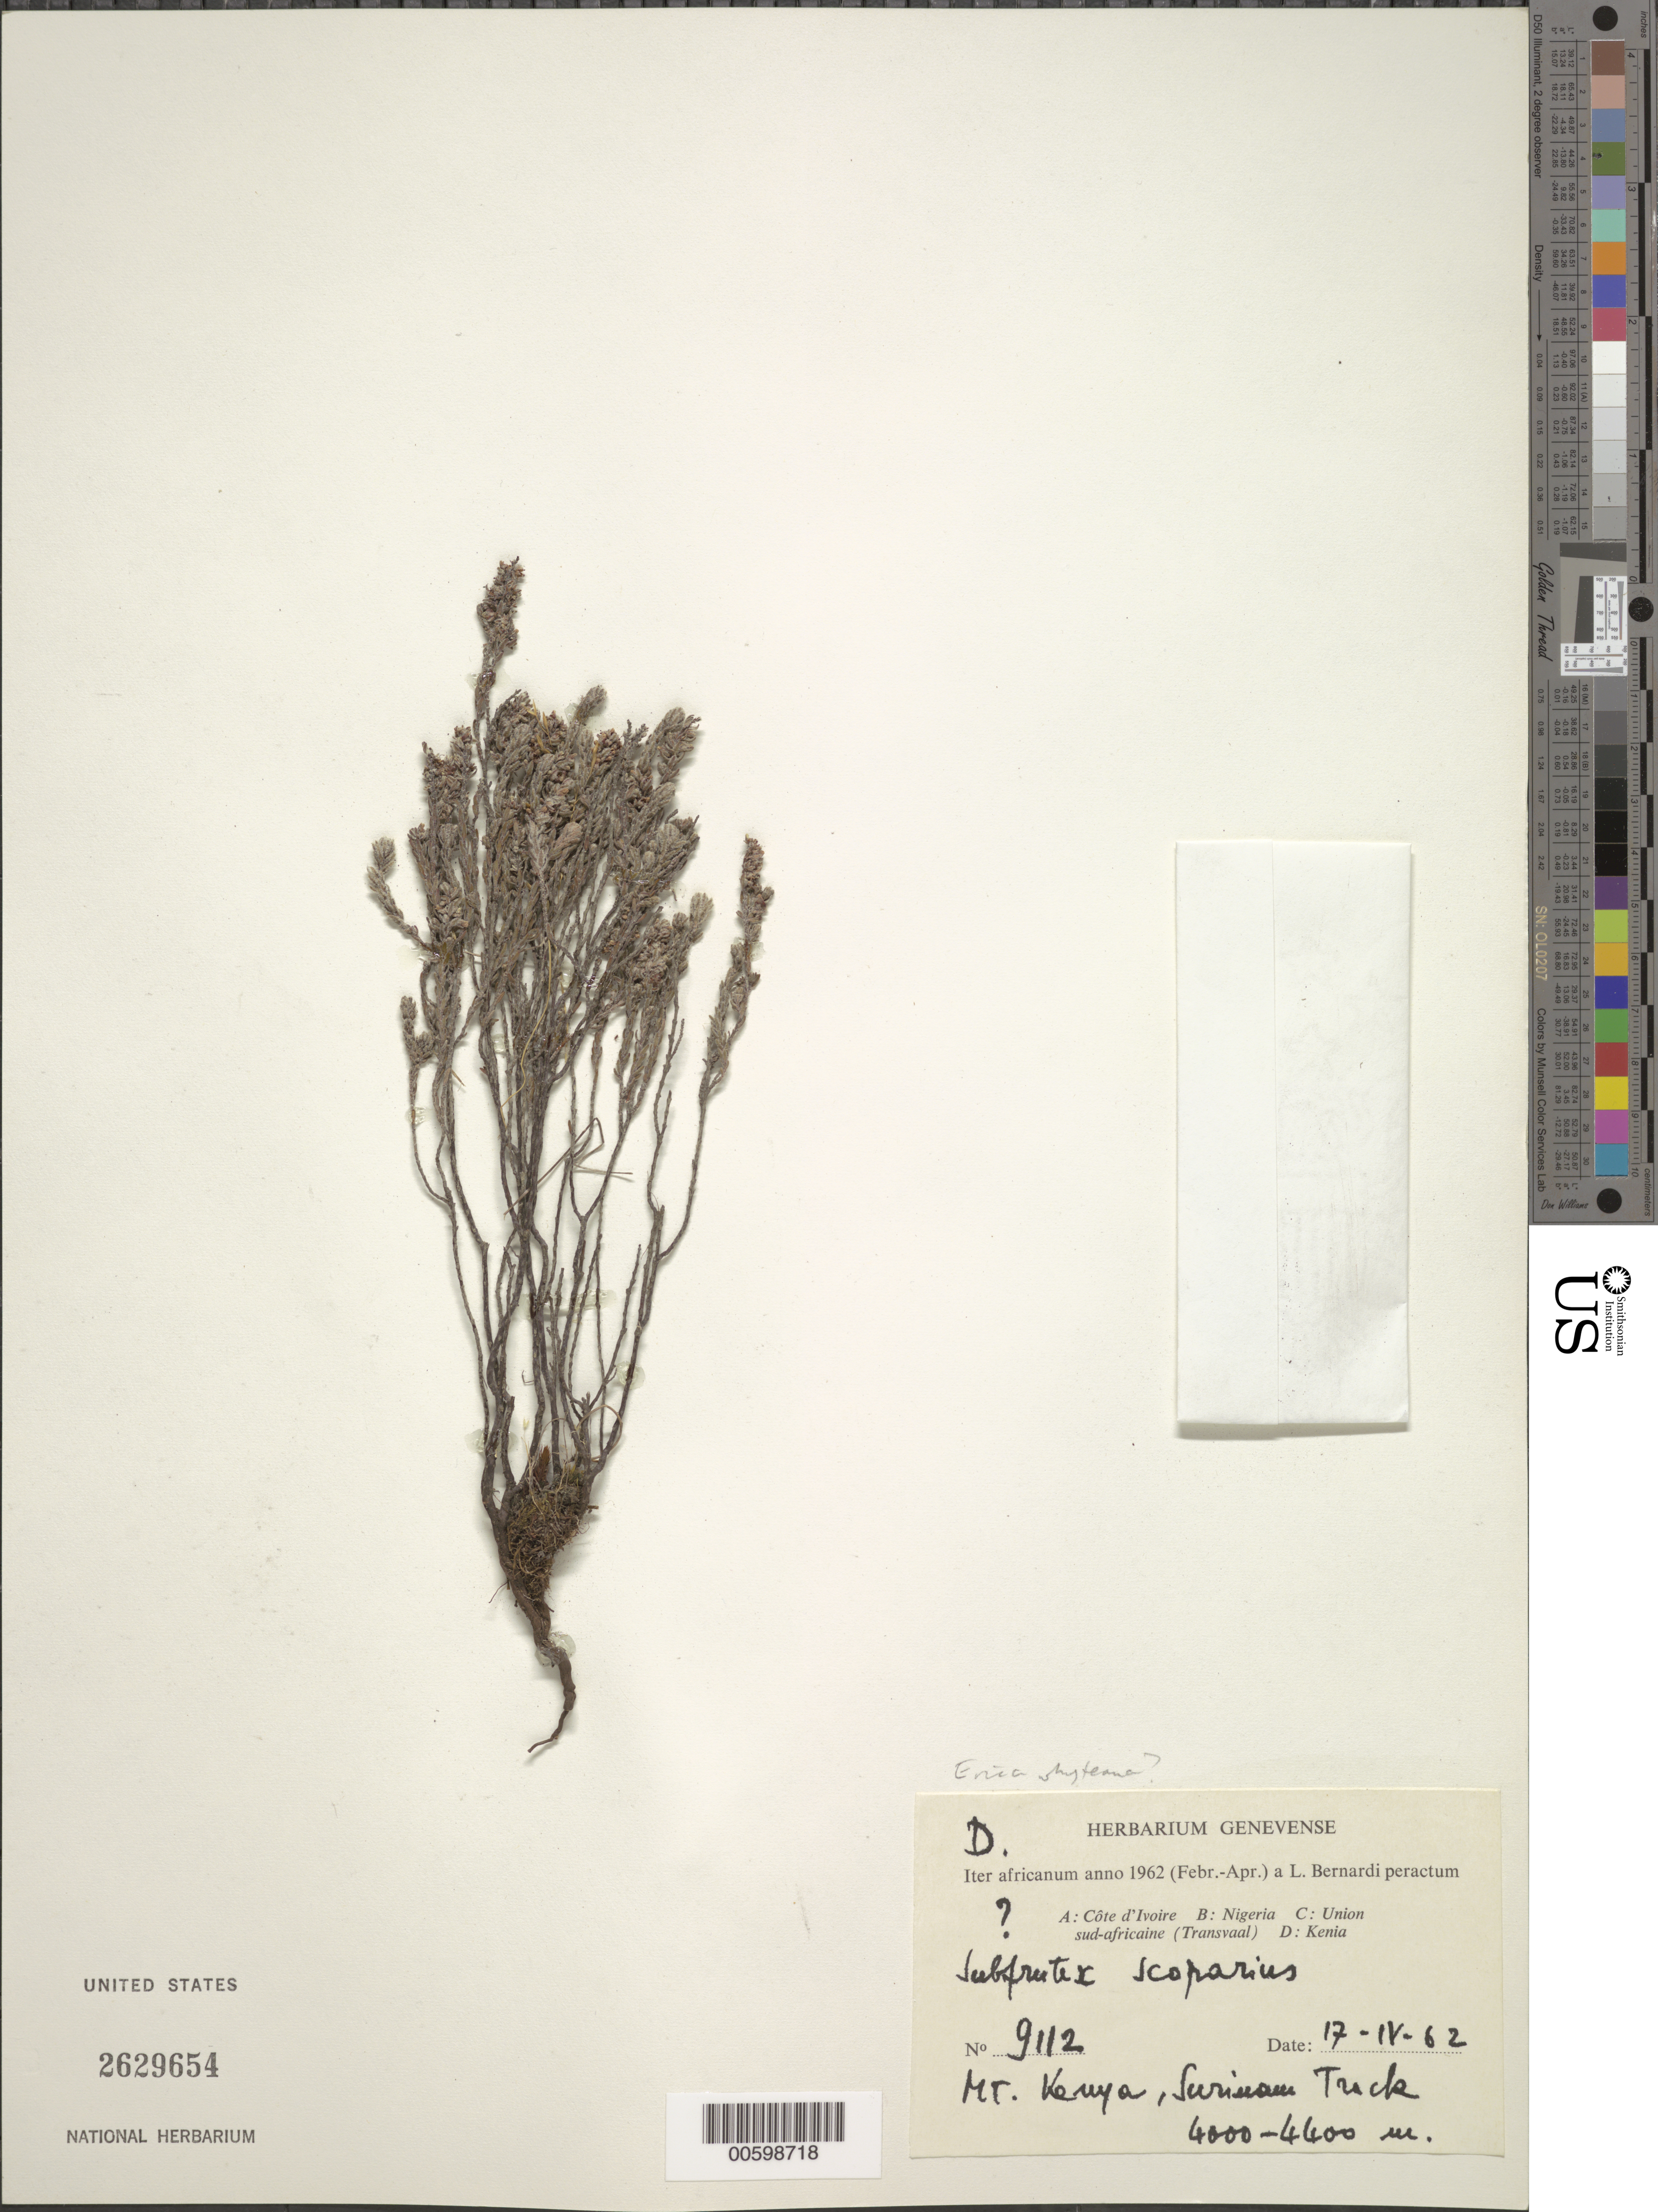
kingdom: Plantae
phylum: Tracheophyta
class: Magnoliopsida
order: Ericales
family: Ericaceae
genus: Erica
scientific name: Erica filago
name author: (Alm & T.C.E. Fr.) Beentje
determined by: Strong, Mark T., (BOT), Smithsonian Institution - National Museum of Natural History (UNITED STATES)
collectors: L. Bernardi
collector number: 9112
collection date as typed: Feb 1962 to -- Apr 1962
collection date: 1962-02/1962-04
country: Kenya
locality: Mt. Kenya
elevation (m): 4000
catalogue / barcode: US 2629654